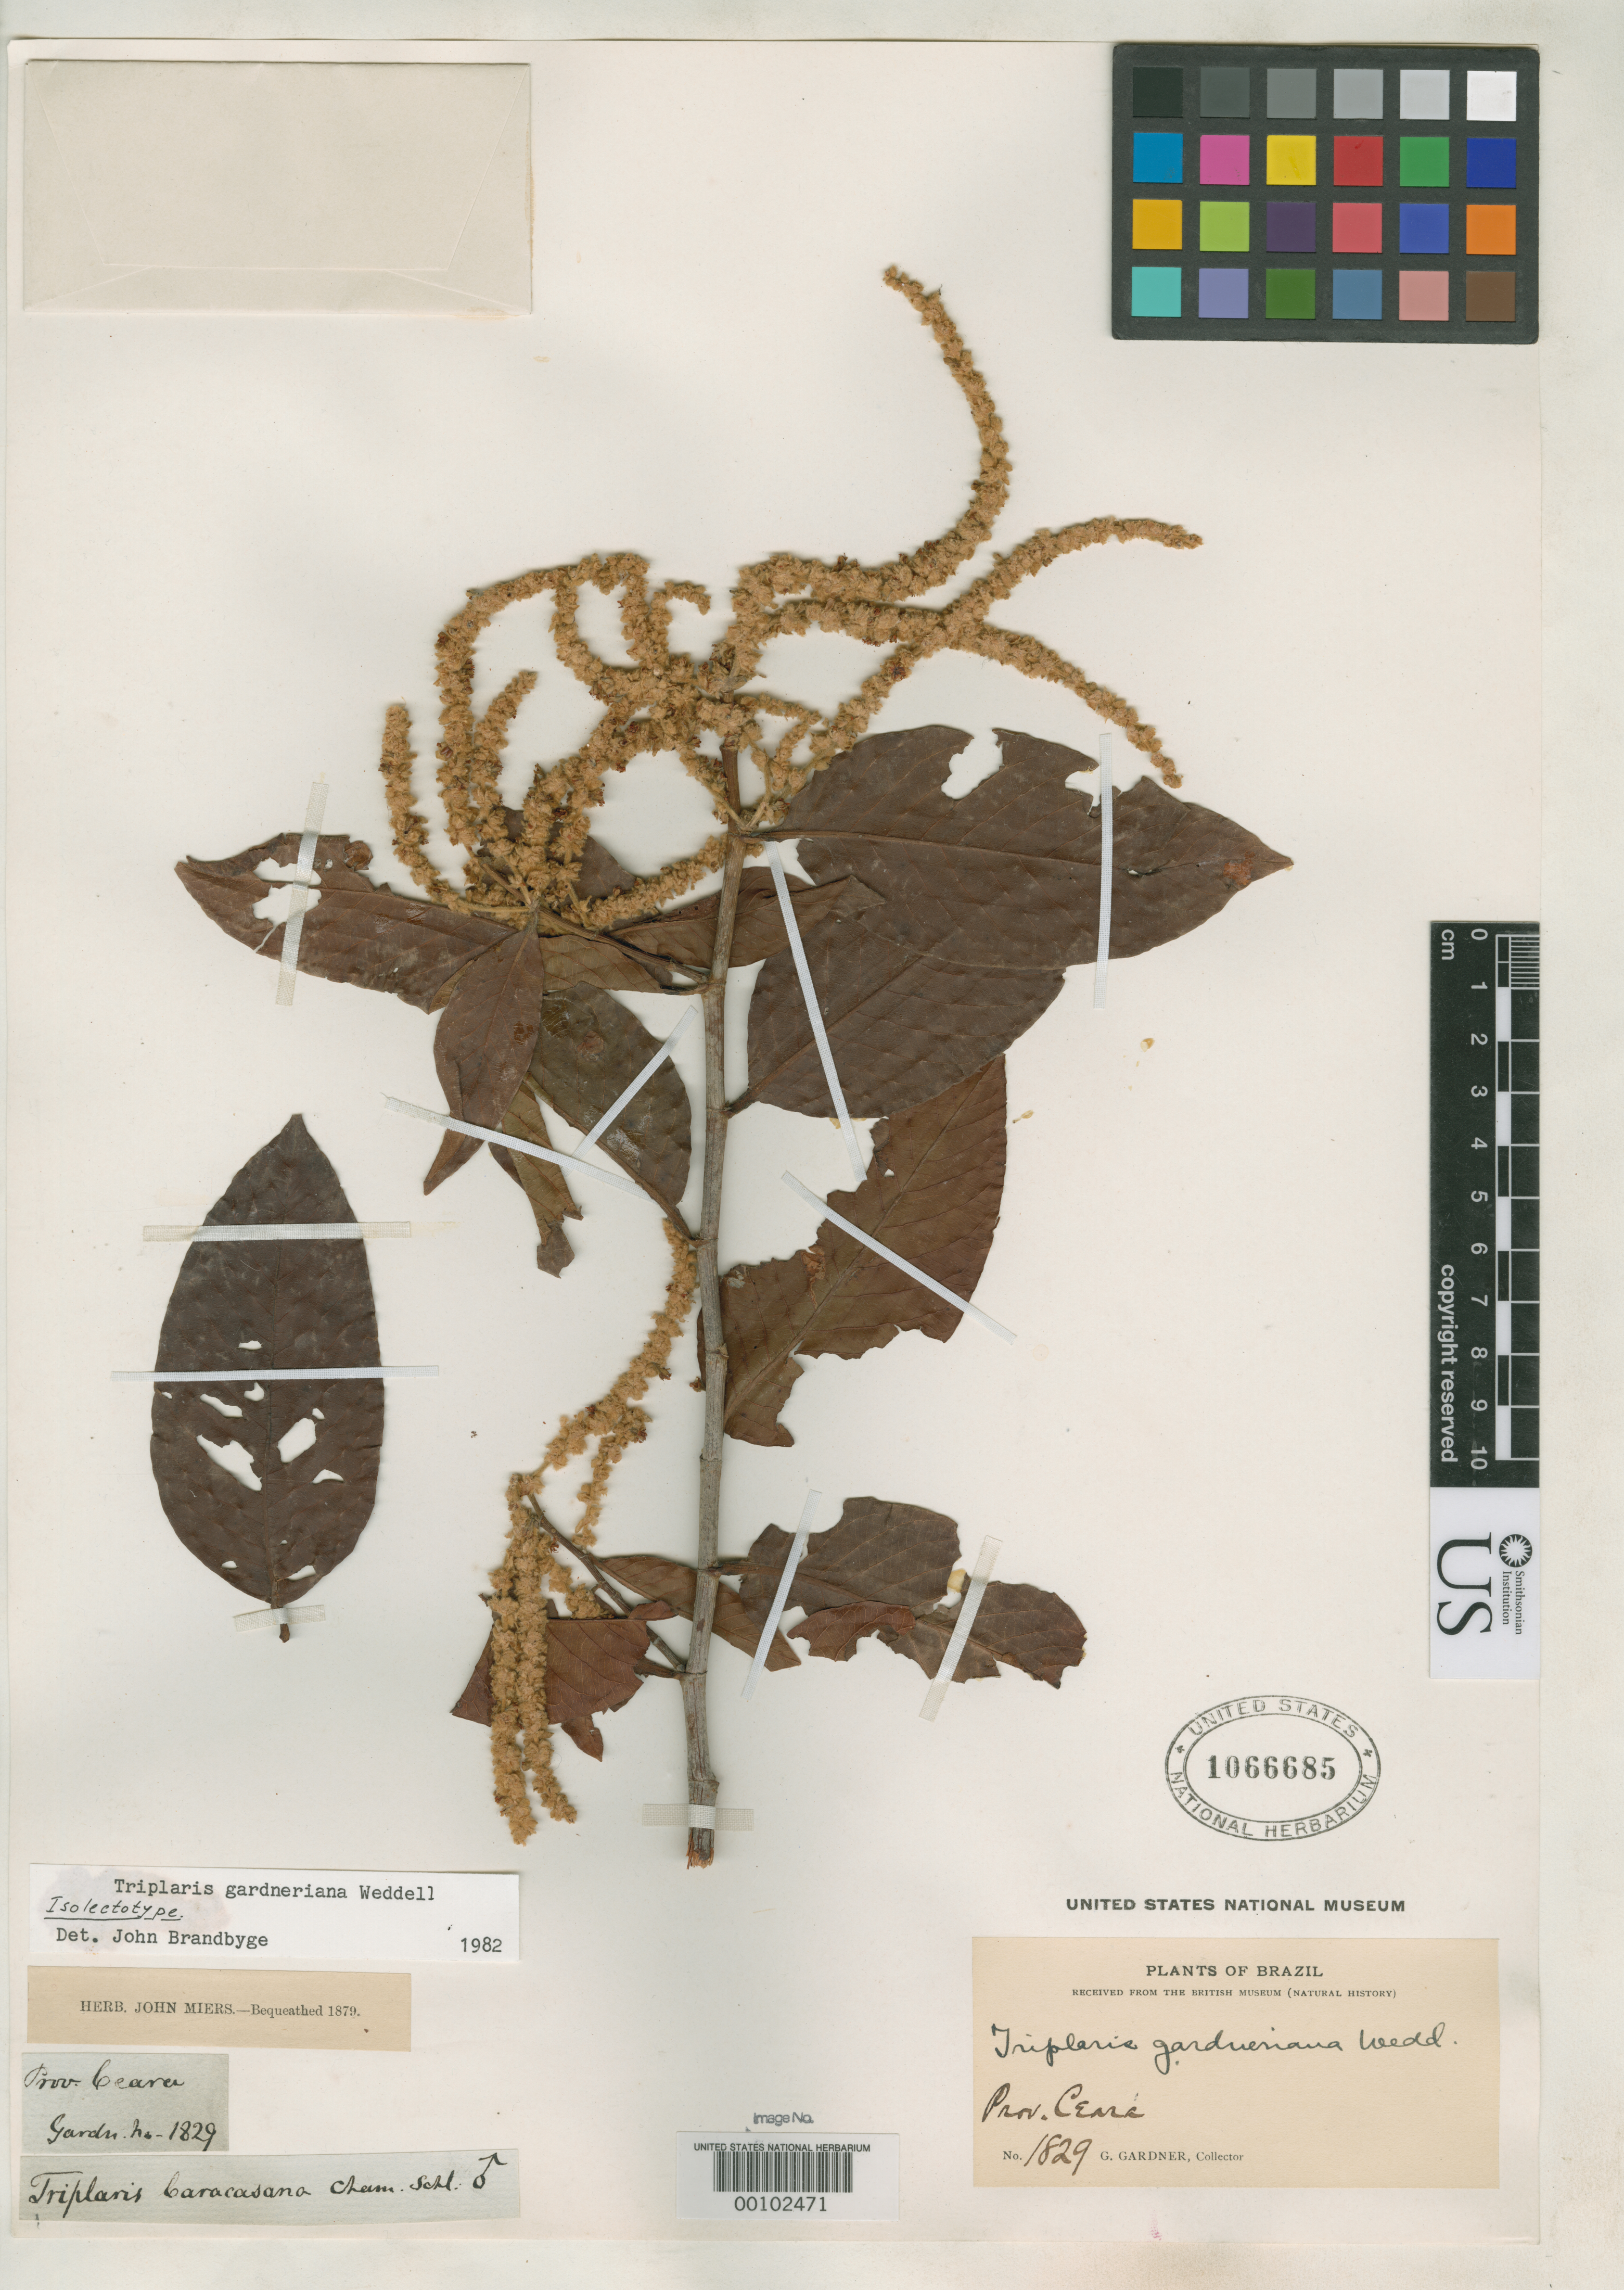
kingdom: Plantae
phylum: Tracheophyta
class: Magnoliopsida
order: Caryophyllales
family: Polygonaceae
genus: Triplaris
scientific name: Triplaris gardneriana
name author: Wedd.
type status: Isolectotype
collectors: G. Gardner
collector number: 1829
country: Brazil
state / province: Ceará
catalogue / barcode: US 1066685